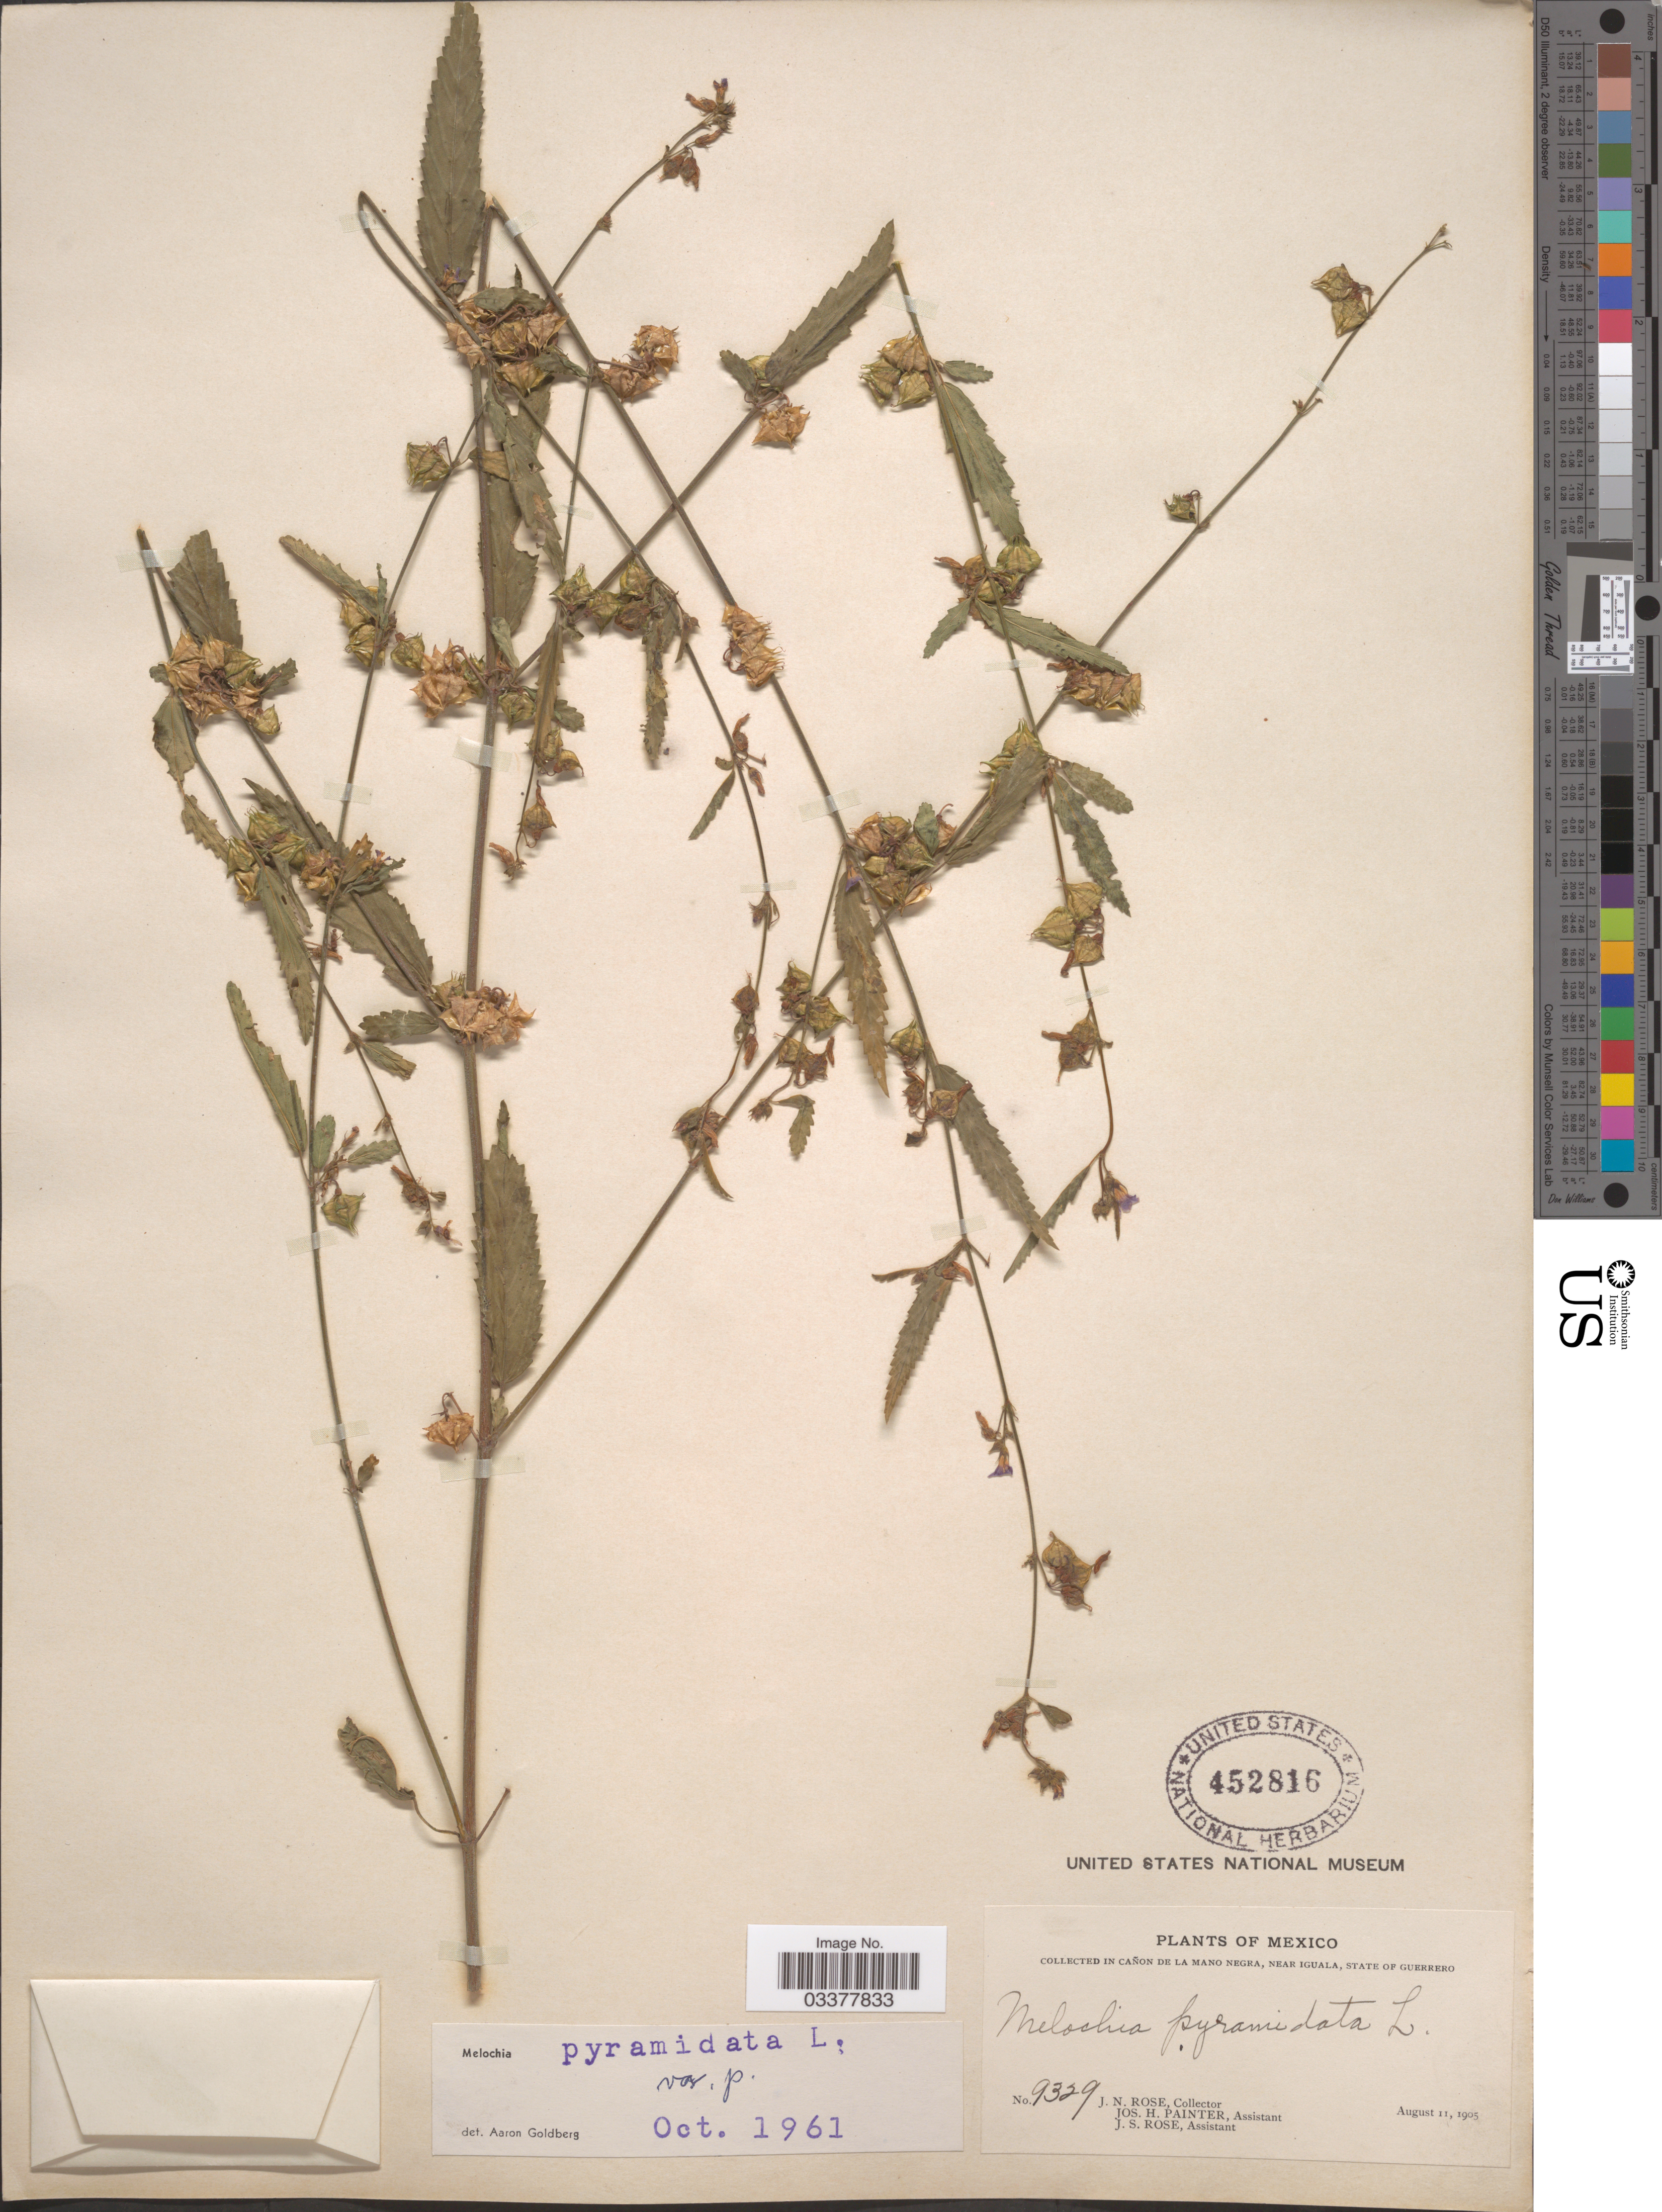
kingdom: Plantae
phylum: Tracheophyta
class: Magnoliopsida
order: Malvales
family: Malvaceae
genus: Melochia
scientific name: Melochia pyramidata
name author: L.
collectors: J. N. Rose, J. H. Painter & J. S. Rose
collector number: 9329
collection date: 1905-08-11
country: Mexico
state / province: Guerrero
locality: Cañon de la Mano Negra, near Iguala.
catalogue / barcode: US 452816